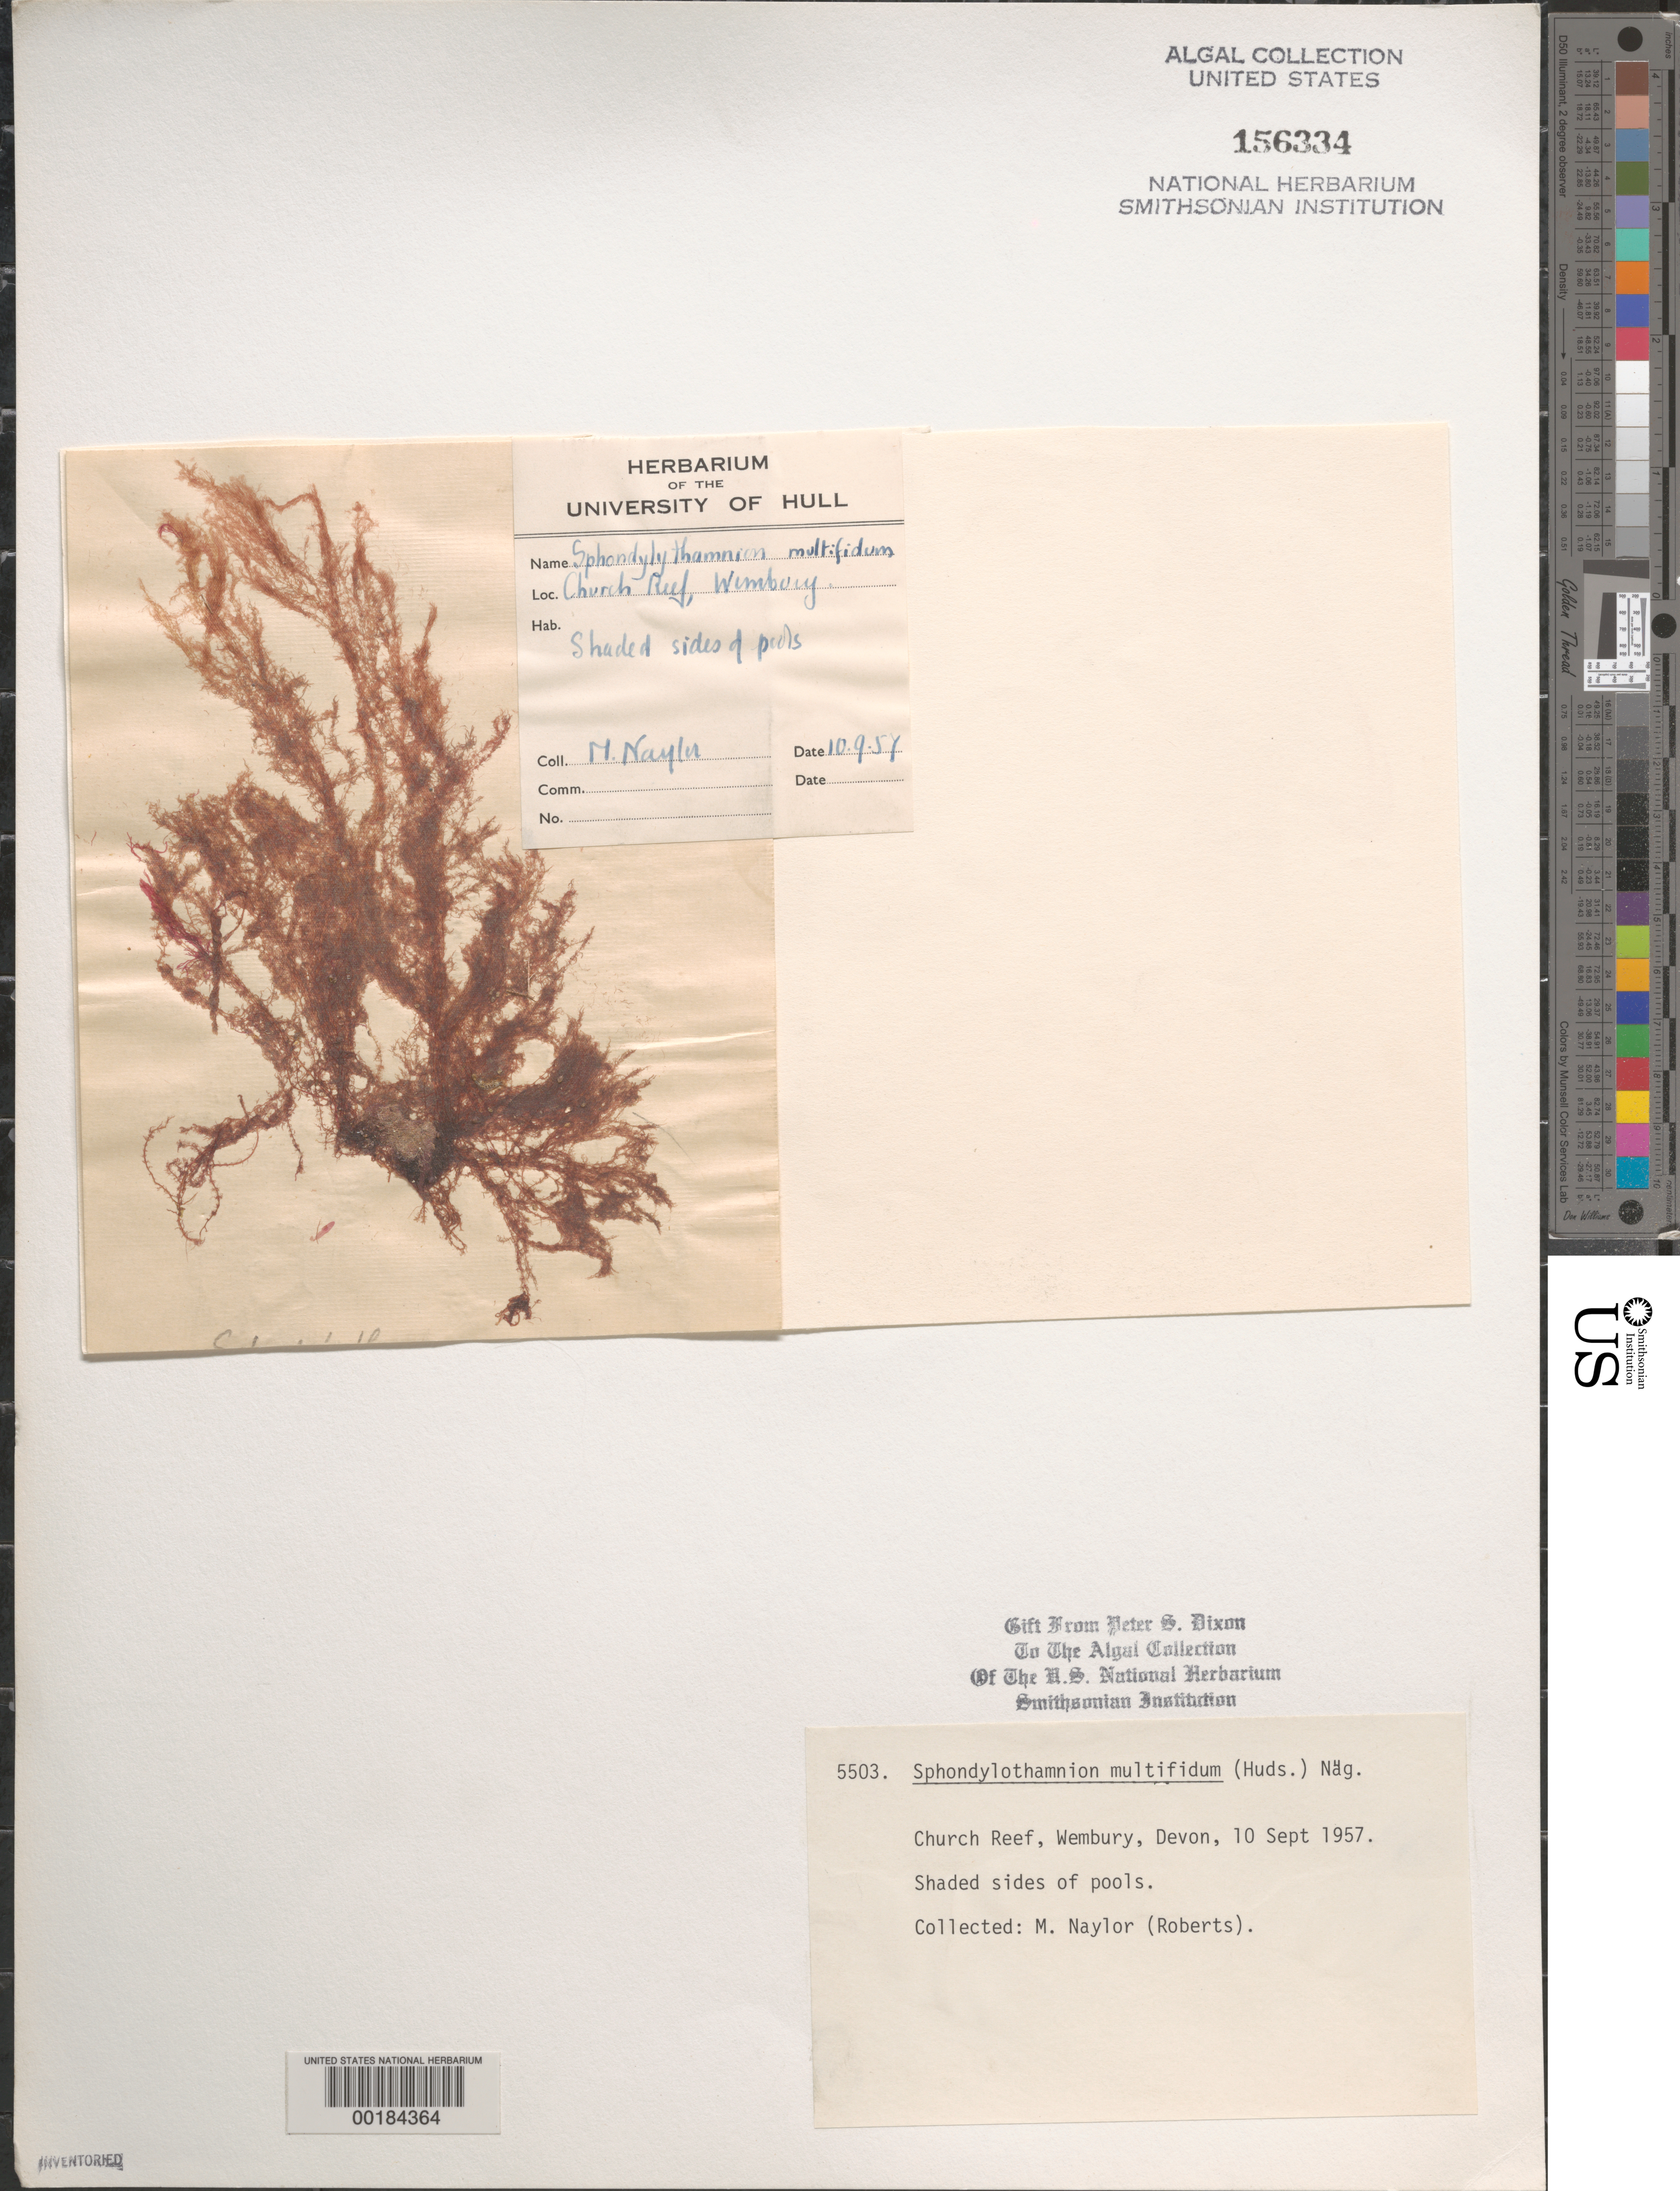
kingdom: Plantae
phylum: Rhodophyta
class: Florideophyceae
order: Ceramiales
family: Wrangeliaceae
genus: Sphondylothamnion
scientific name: Sphondylothamnion multifidum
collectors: M. Roberts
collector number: PSD 5503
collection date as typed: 10 Sep 1957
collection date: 1957-09-10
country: United Kingdom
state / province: England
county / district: Devon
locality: Church Reef, Wembury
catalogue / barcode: US 156334